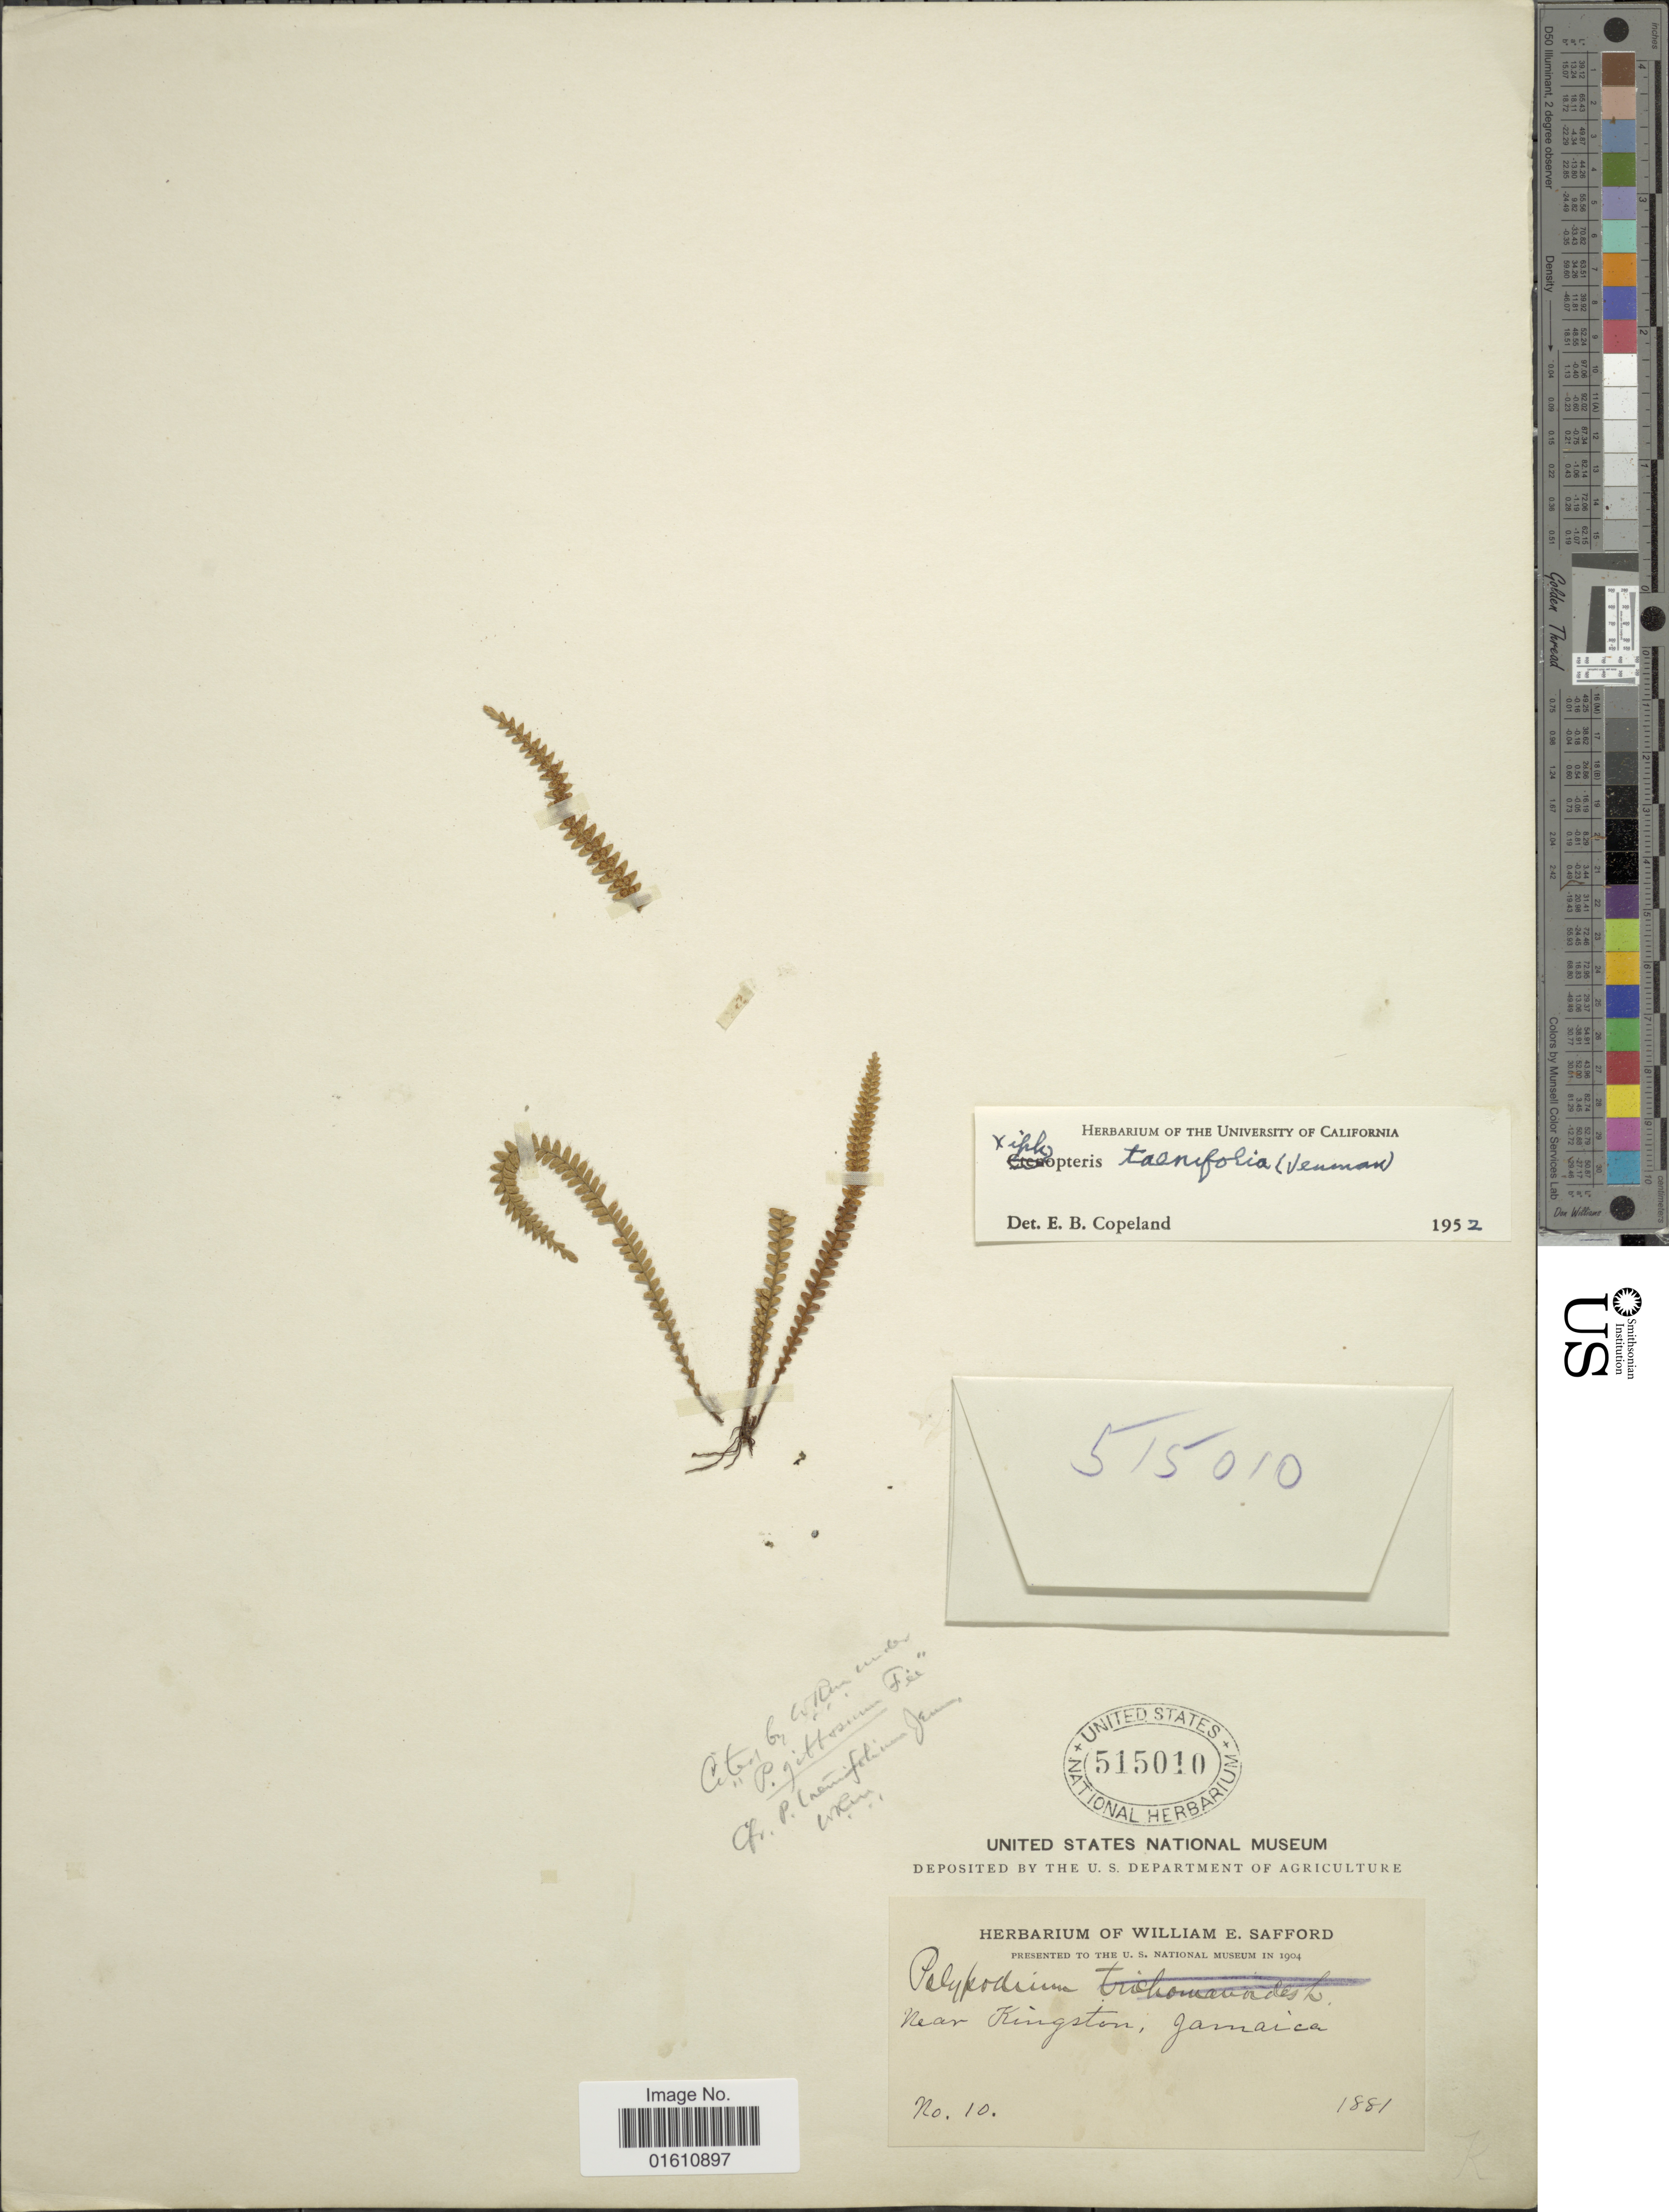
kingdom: Plantae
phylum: Tracheophyta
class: Polypodiopsida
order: Polypodiales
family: Polypodiaceae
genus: Moranopteris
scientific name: Moranopteris taenifolia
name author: (Jenman) R. Y. Hirai & J. Prado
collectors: ex herb. W. E. Safford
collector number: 10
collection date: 1881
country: Jamaica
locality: Near Kingston, Jamaica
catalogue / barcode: US 515010